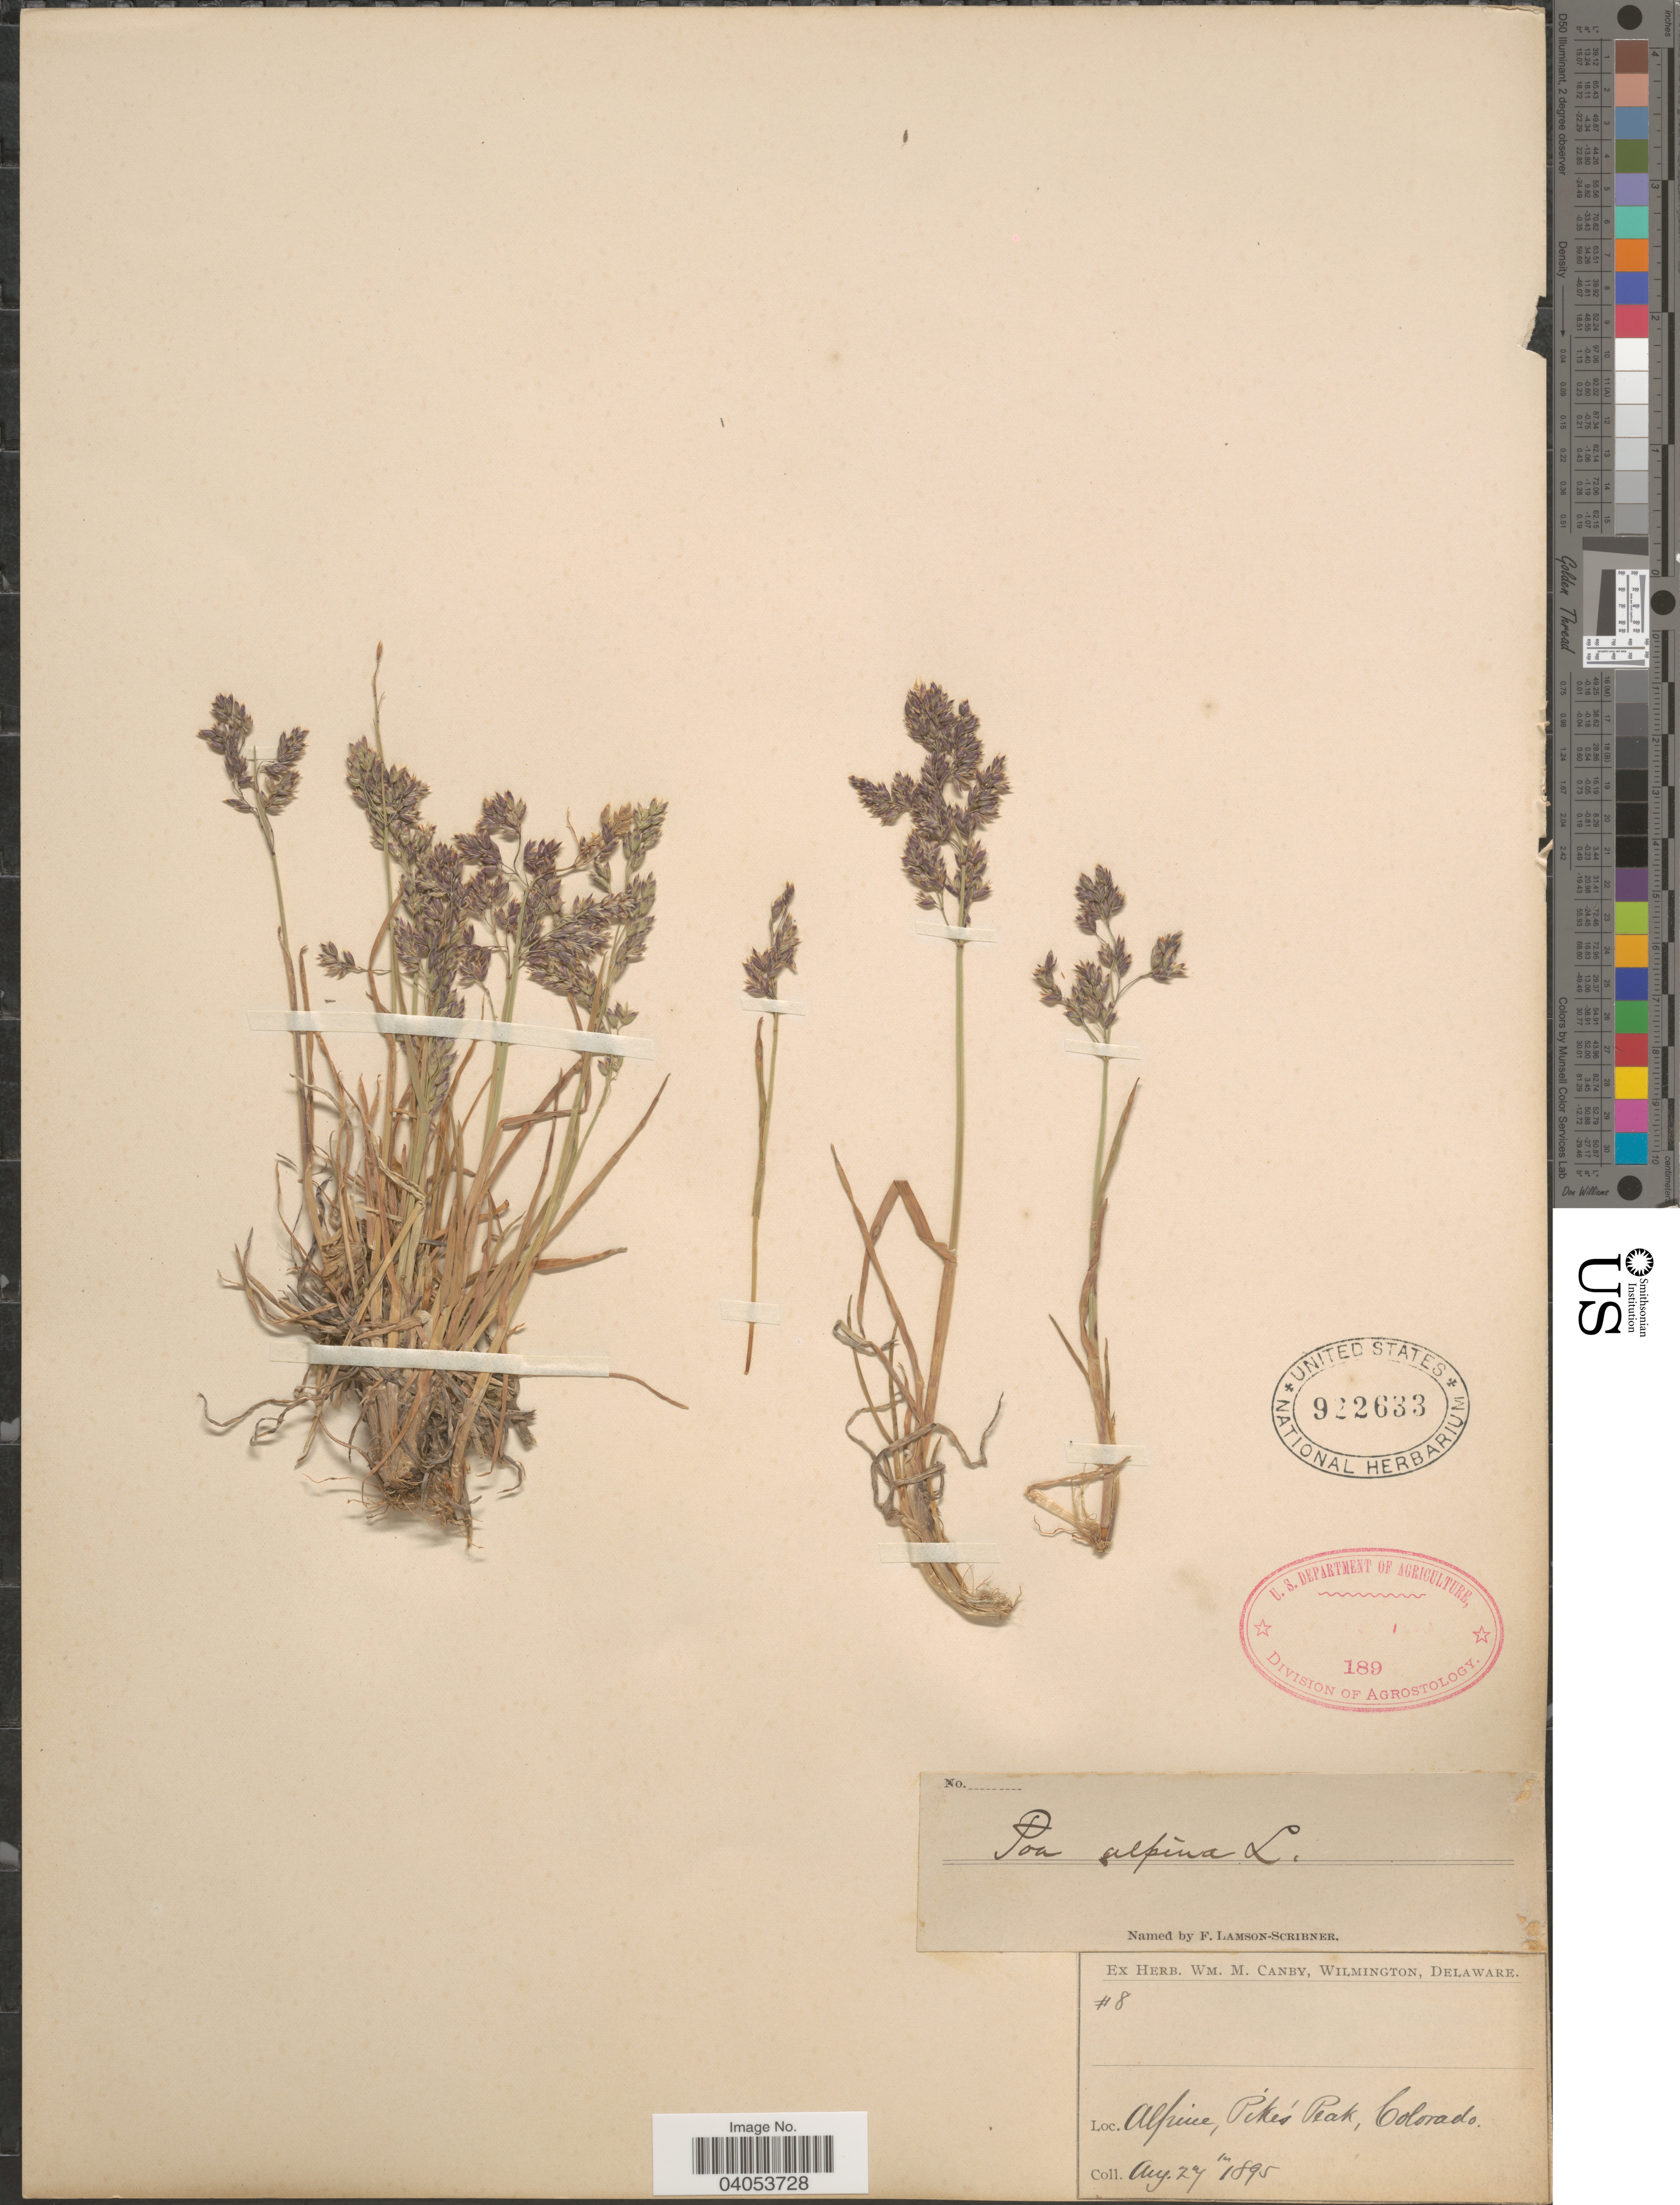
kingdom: Plantae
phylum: Tracheophyta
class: Liliopsida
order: Poales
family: Poaceae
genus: Poa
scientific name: Poa alpina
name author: L.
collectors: ex herb. W.M. Canby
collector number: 8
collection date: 1895-08-27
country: United States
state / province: Colorado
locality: Alpine, Pike's Peak.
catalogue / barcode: US 922633